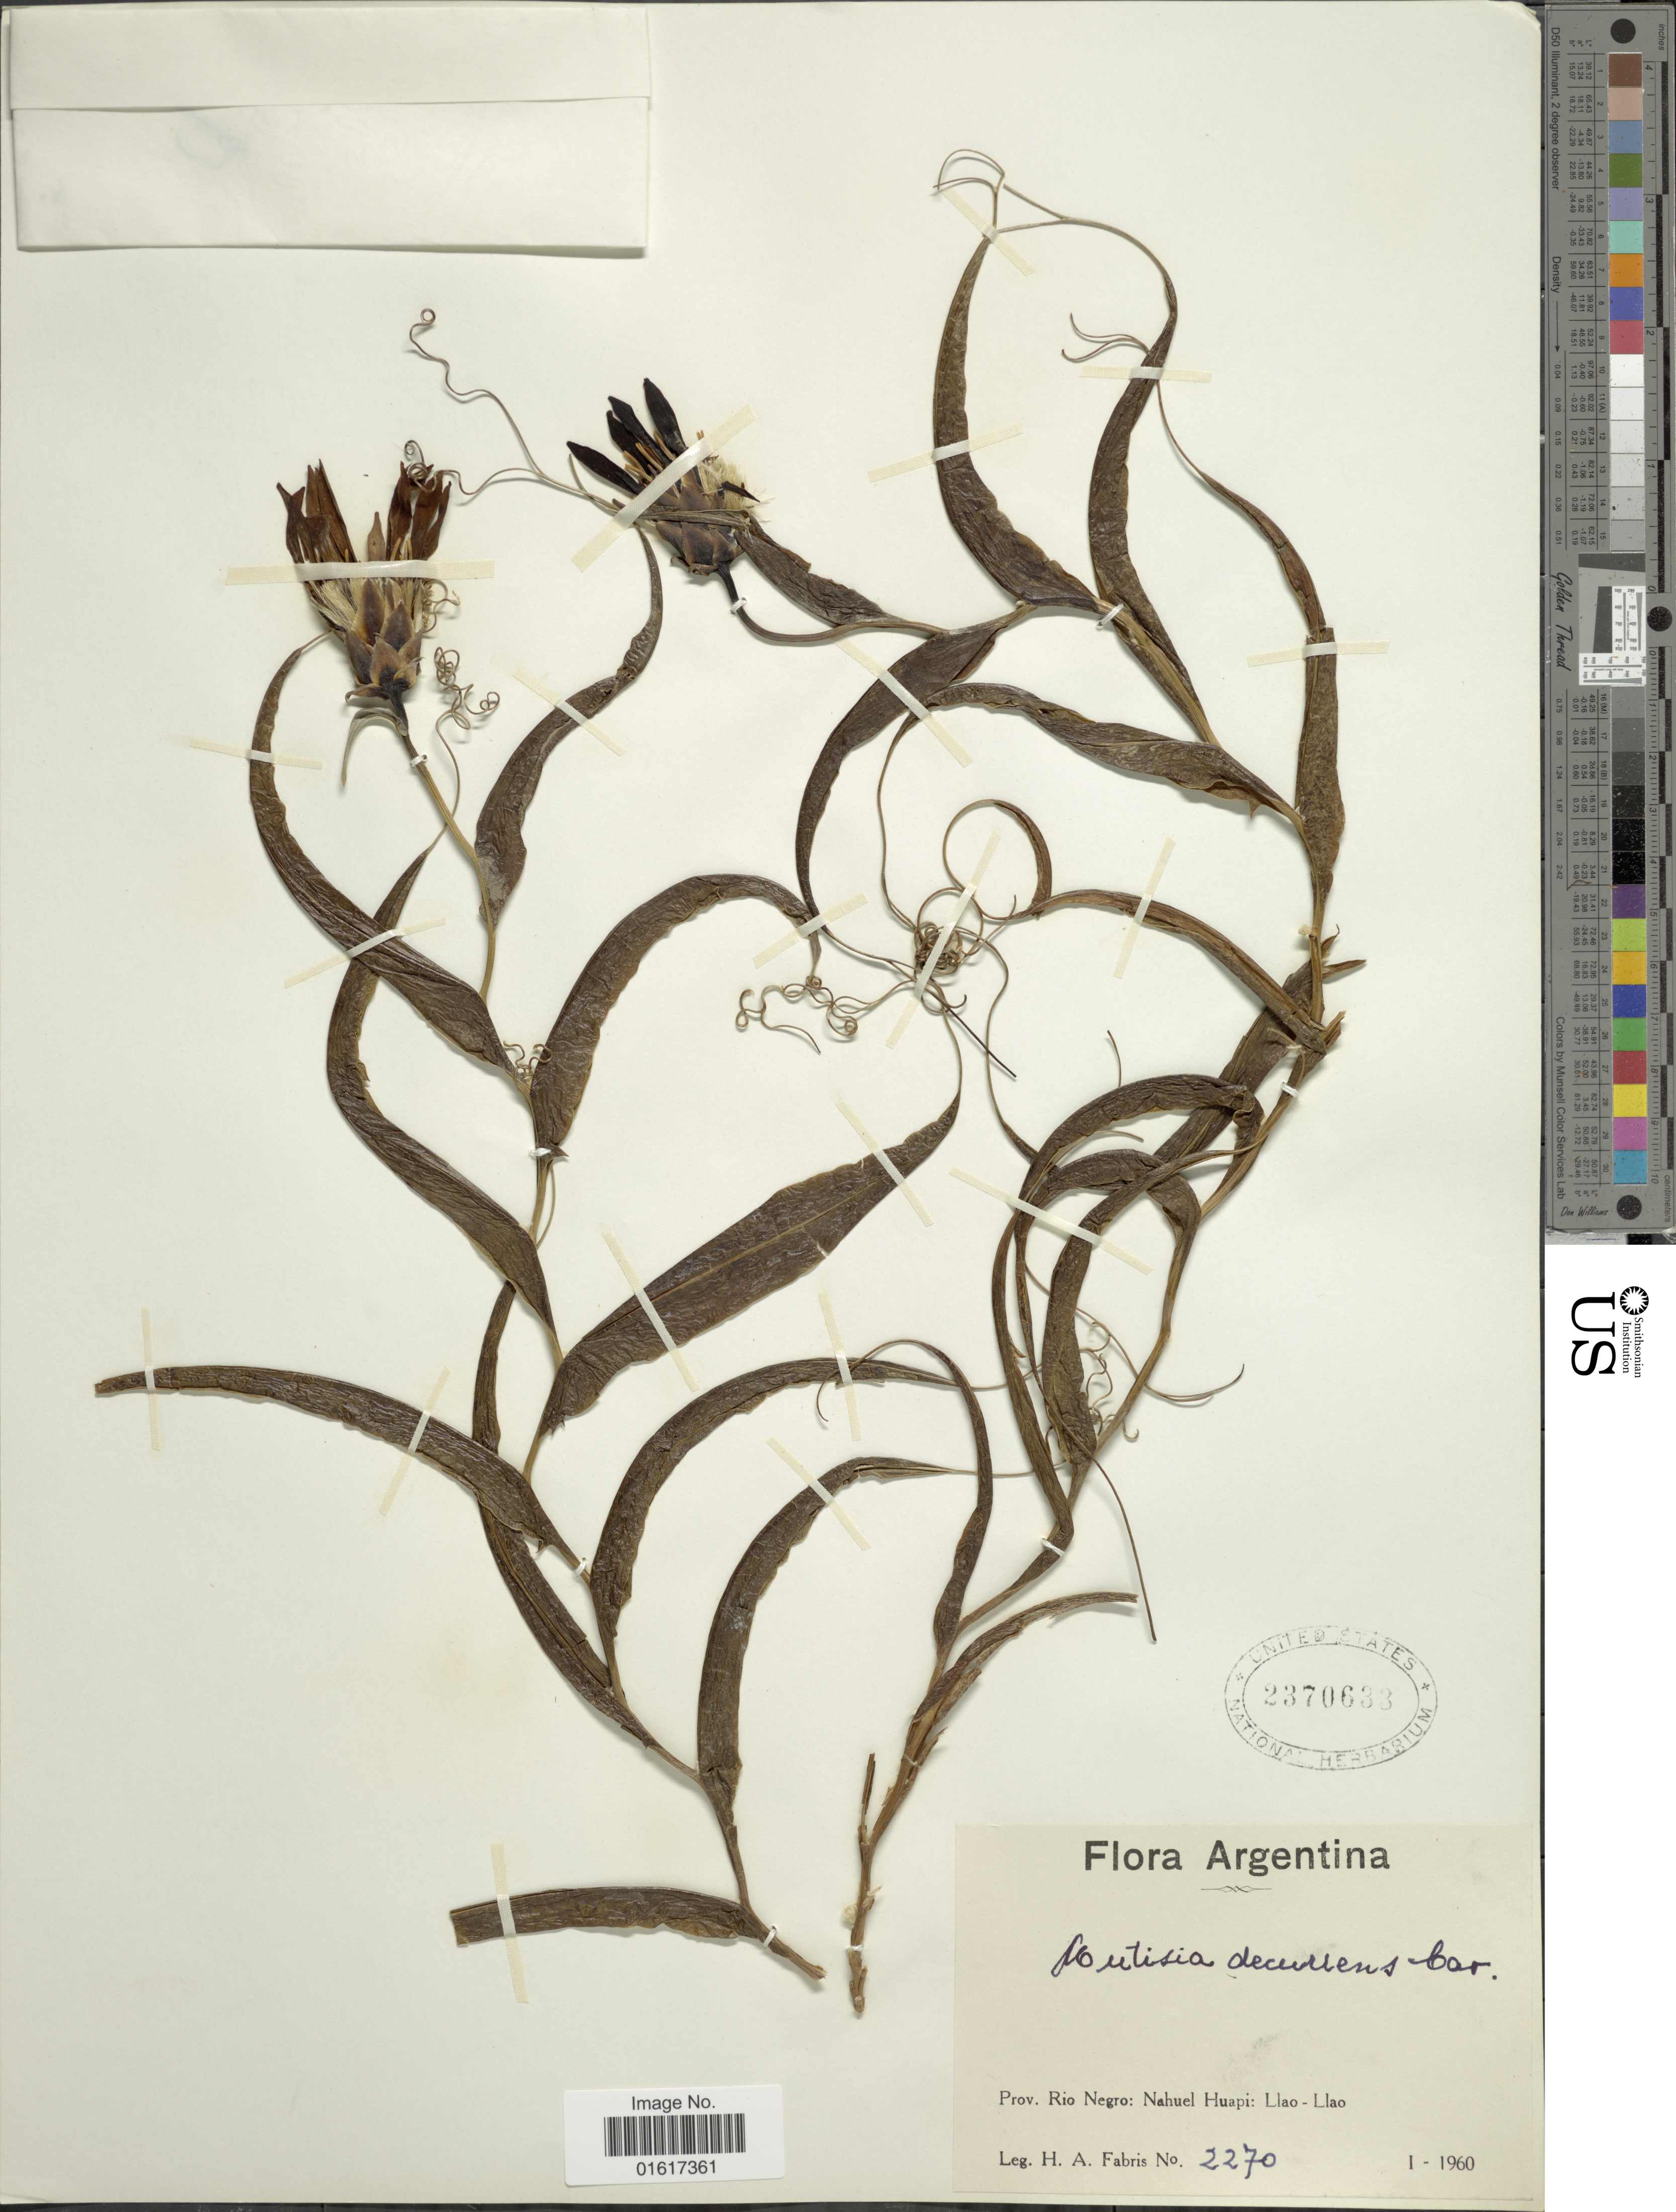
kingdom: Plantae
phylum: Tracheophyta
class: Magnoliopsida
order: Asterales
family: Asteraceae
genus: Mutisia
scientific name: Mutisia decurrens var. decurrens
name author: Cav.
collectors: H. A. Fabris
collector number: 2270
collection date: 1960-01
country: Argentina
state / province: Rio Negro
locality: Nahuel Huapi: Llao - Llao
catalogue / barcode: US 2370633